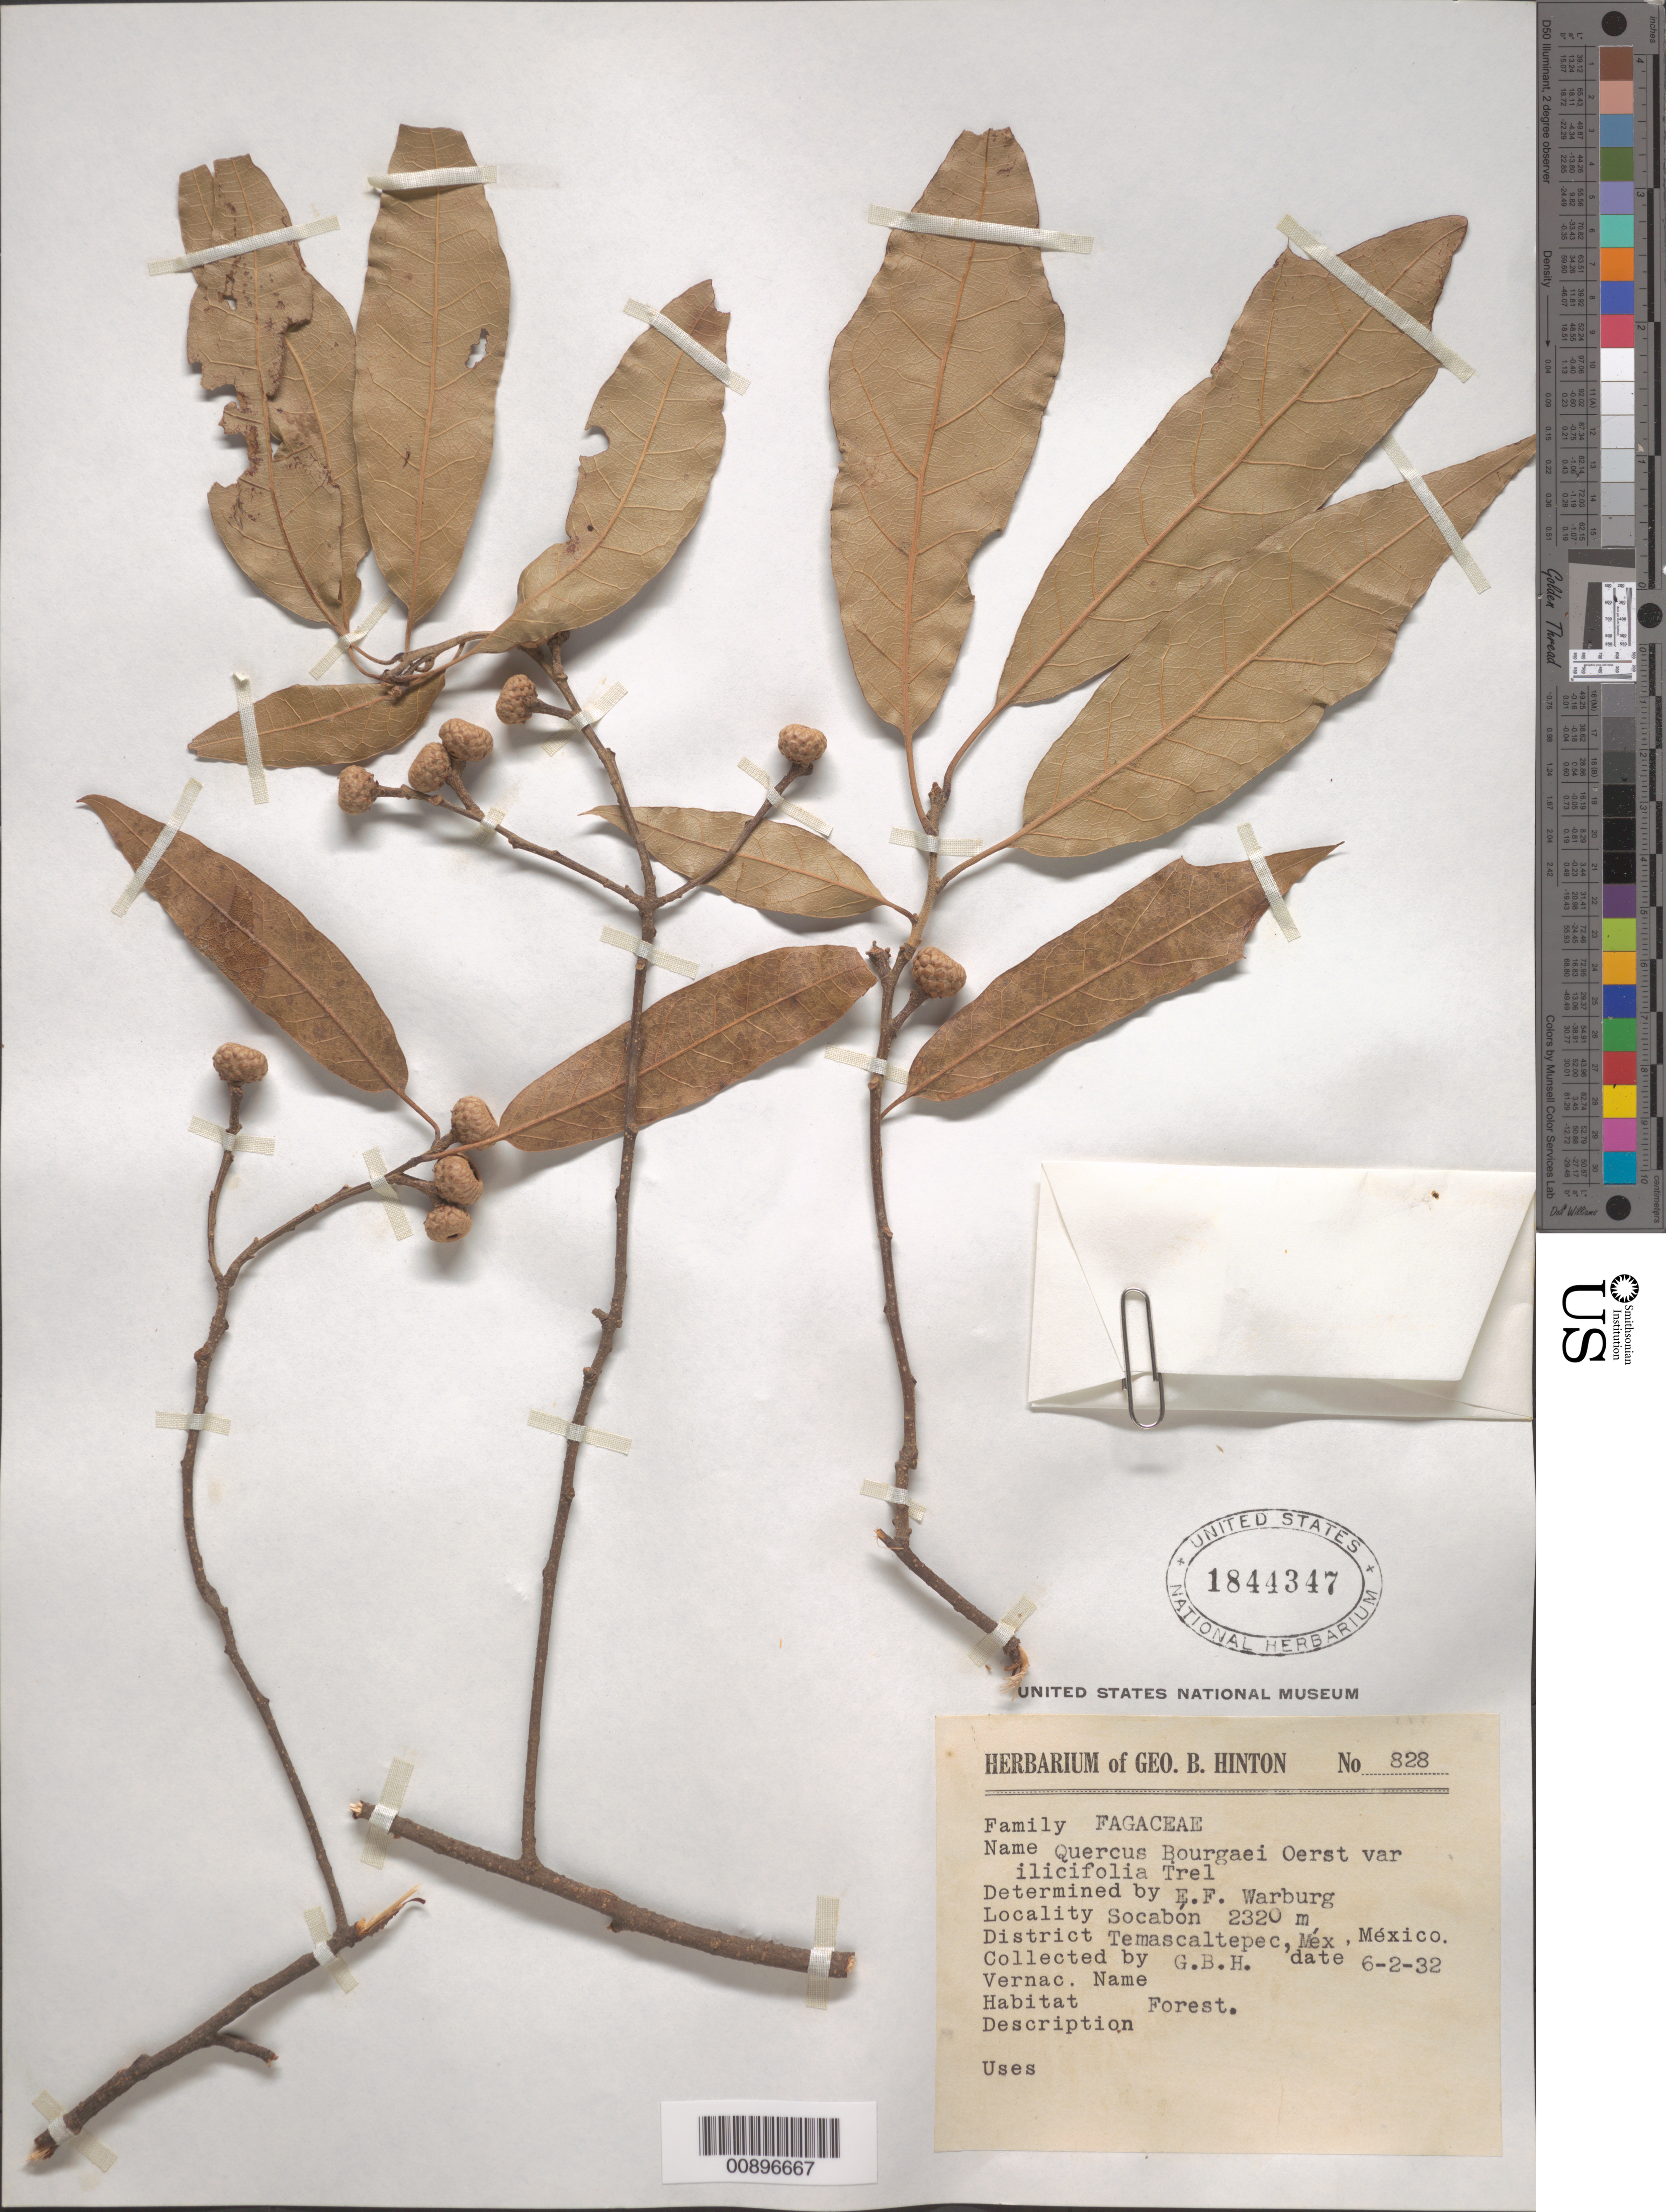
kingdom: Plantae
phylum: Tracheophyta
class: Magnoliopsida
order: Fagales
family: Fagaceae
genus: Quercus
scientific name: Quercus bourgaei var. ilicifolia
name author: Trel.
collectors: G. B. Hinton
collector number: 828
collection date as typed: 02 Jun 1932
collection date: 1932-06-02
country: Mexico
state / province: México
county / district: Temascaltepec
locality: Socabón, District Temascaltepec, México, México.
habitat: Forest.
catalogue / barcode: US 1844347